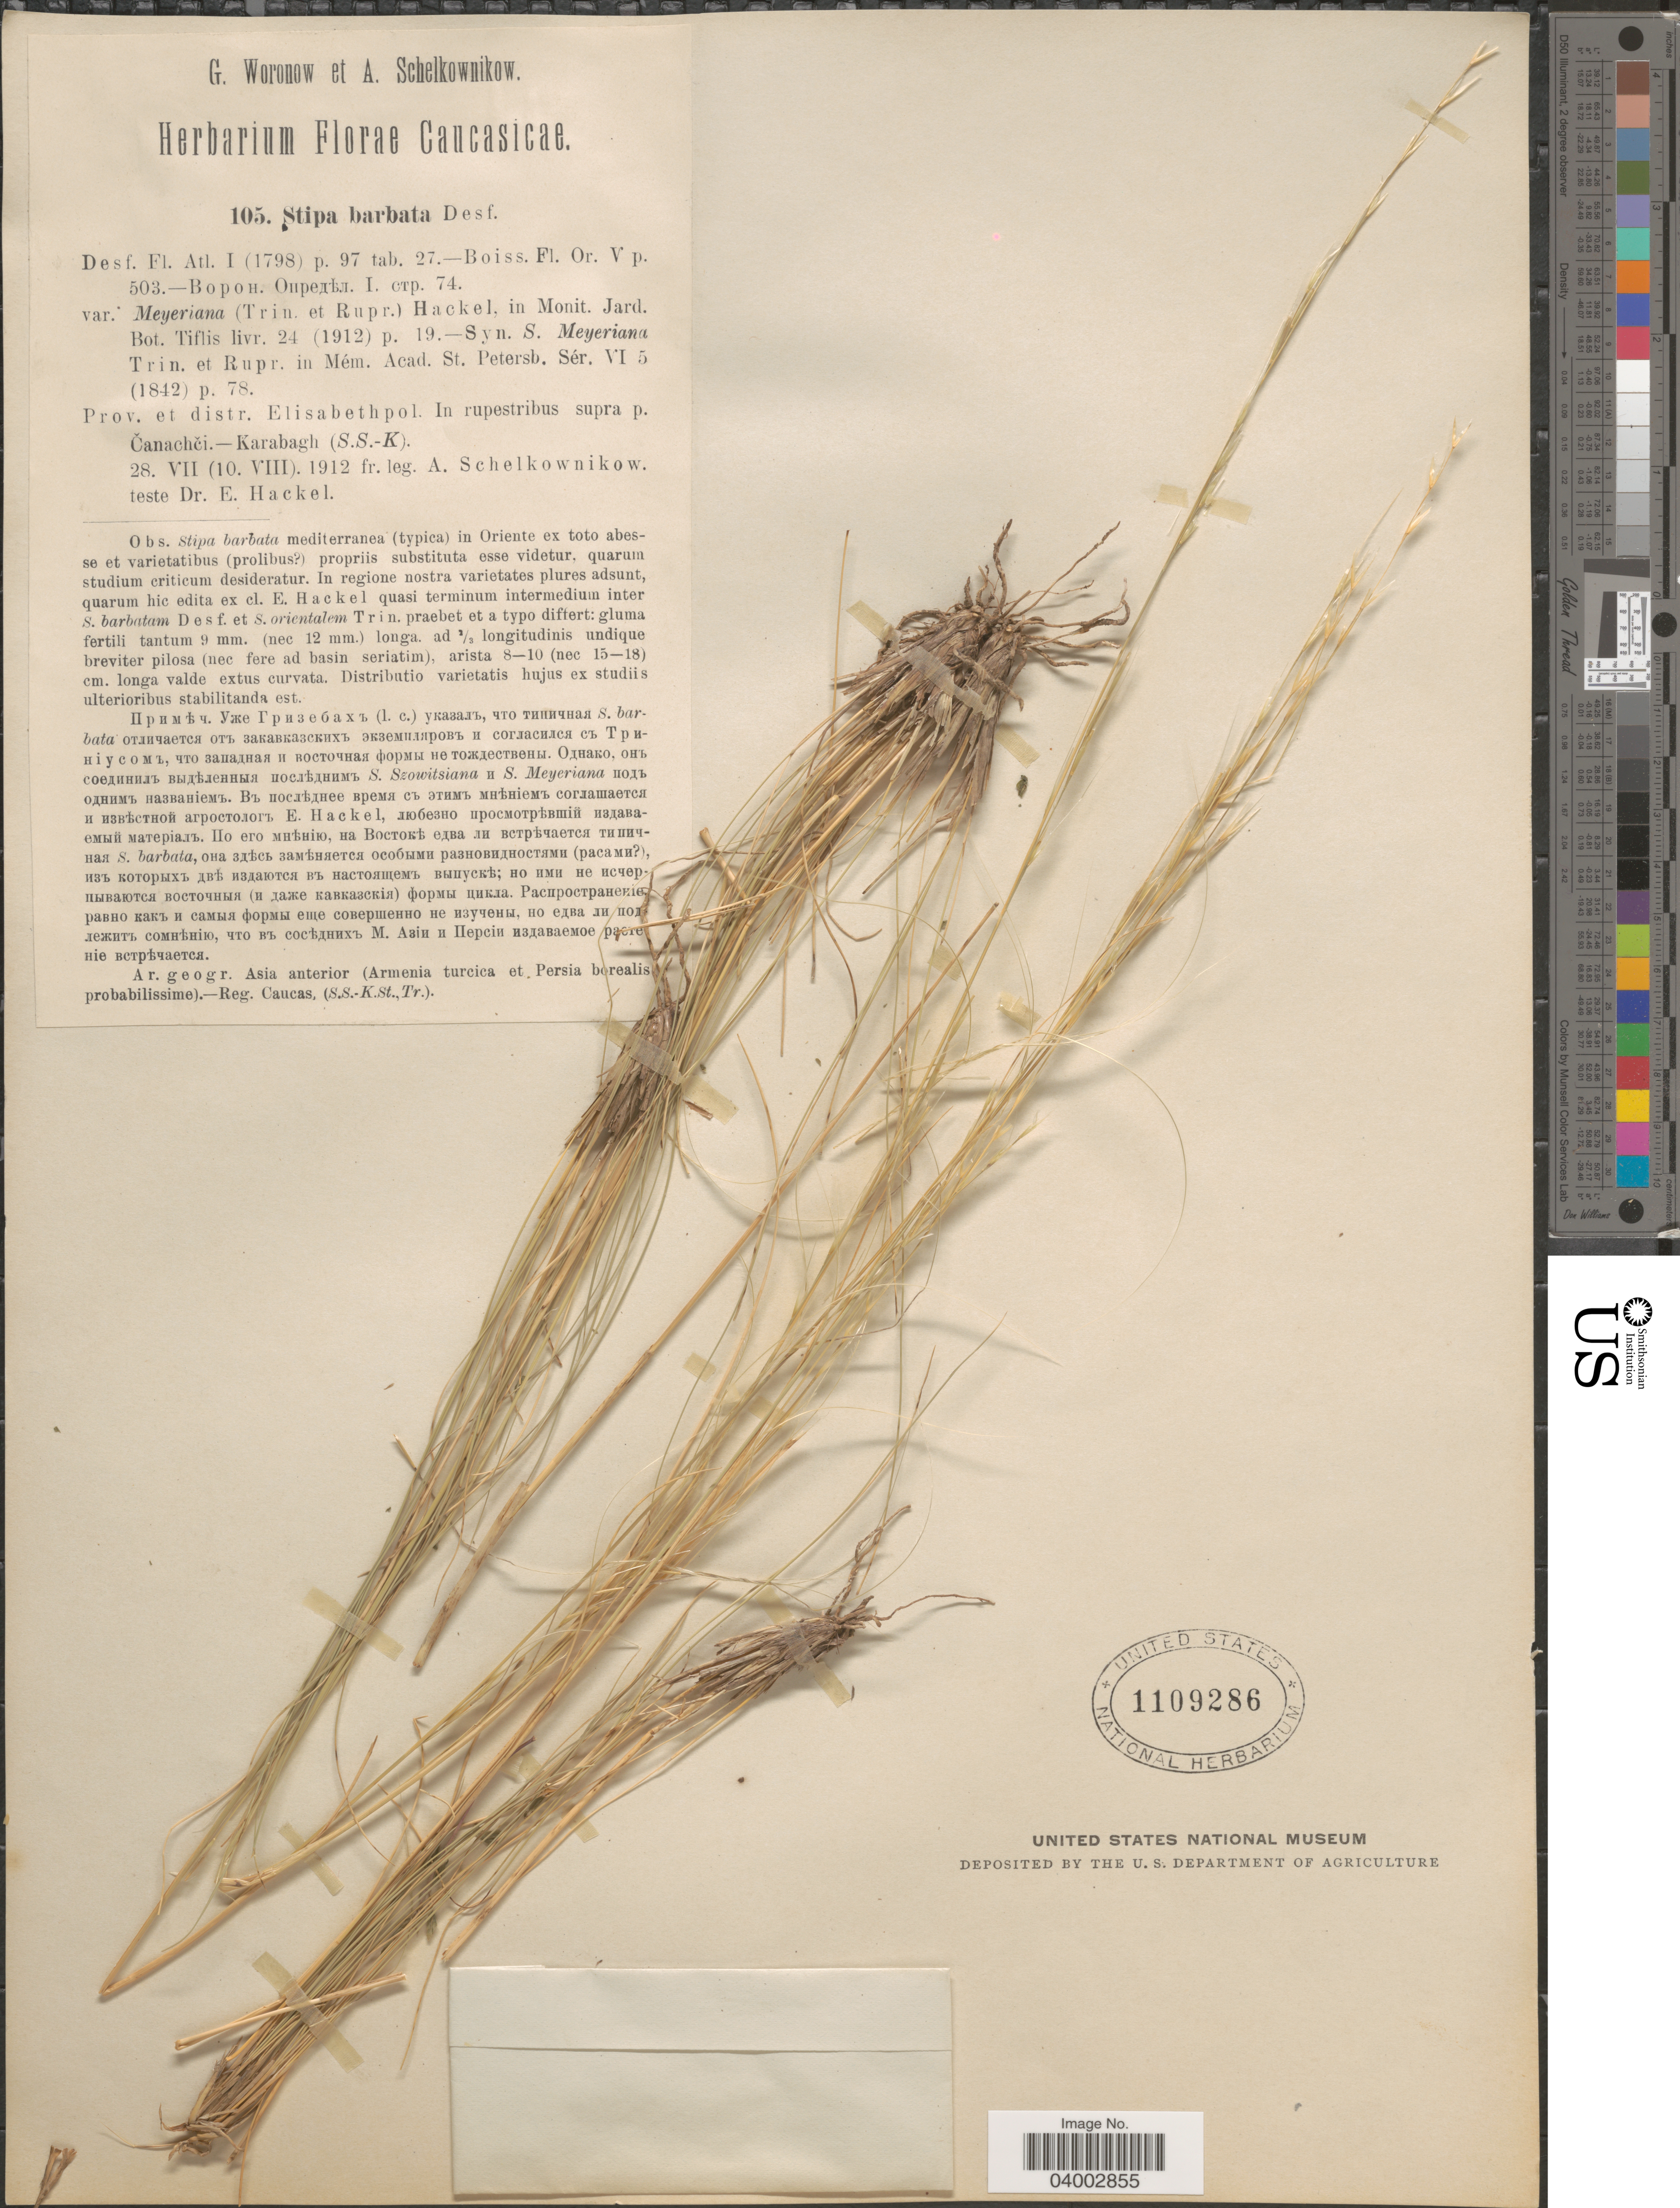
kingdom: Plantae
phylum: Tracheophyta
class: Liliopsida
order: Poales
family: Poaceae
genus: Stipa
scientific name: Stipa meyeriana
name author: (Trin. & Rupr.) Grossh.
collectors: A. Schelkownikow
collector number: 105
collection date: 1912-07-28/1912-08-10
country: Azerbaijan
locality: Prov. et distr. Elisabethpol. In rupestribus supra p. Čanachěi.-Karabagh (S.S.-K).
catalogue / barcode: US 1109286